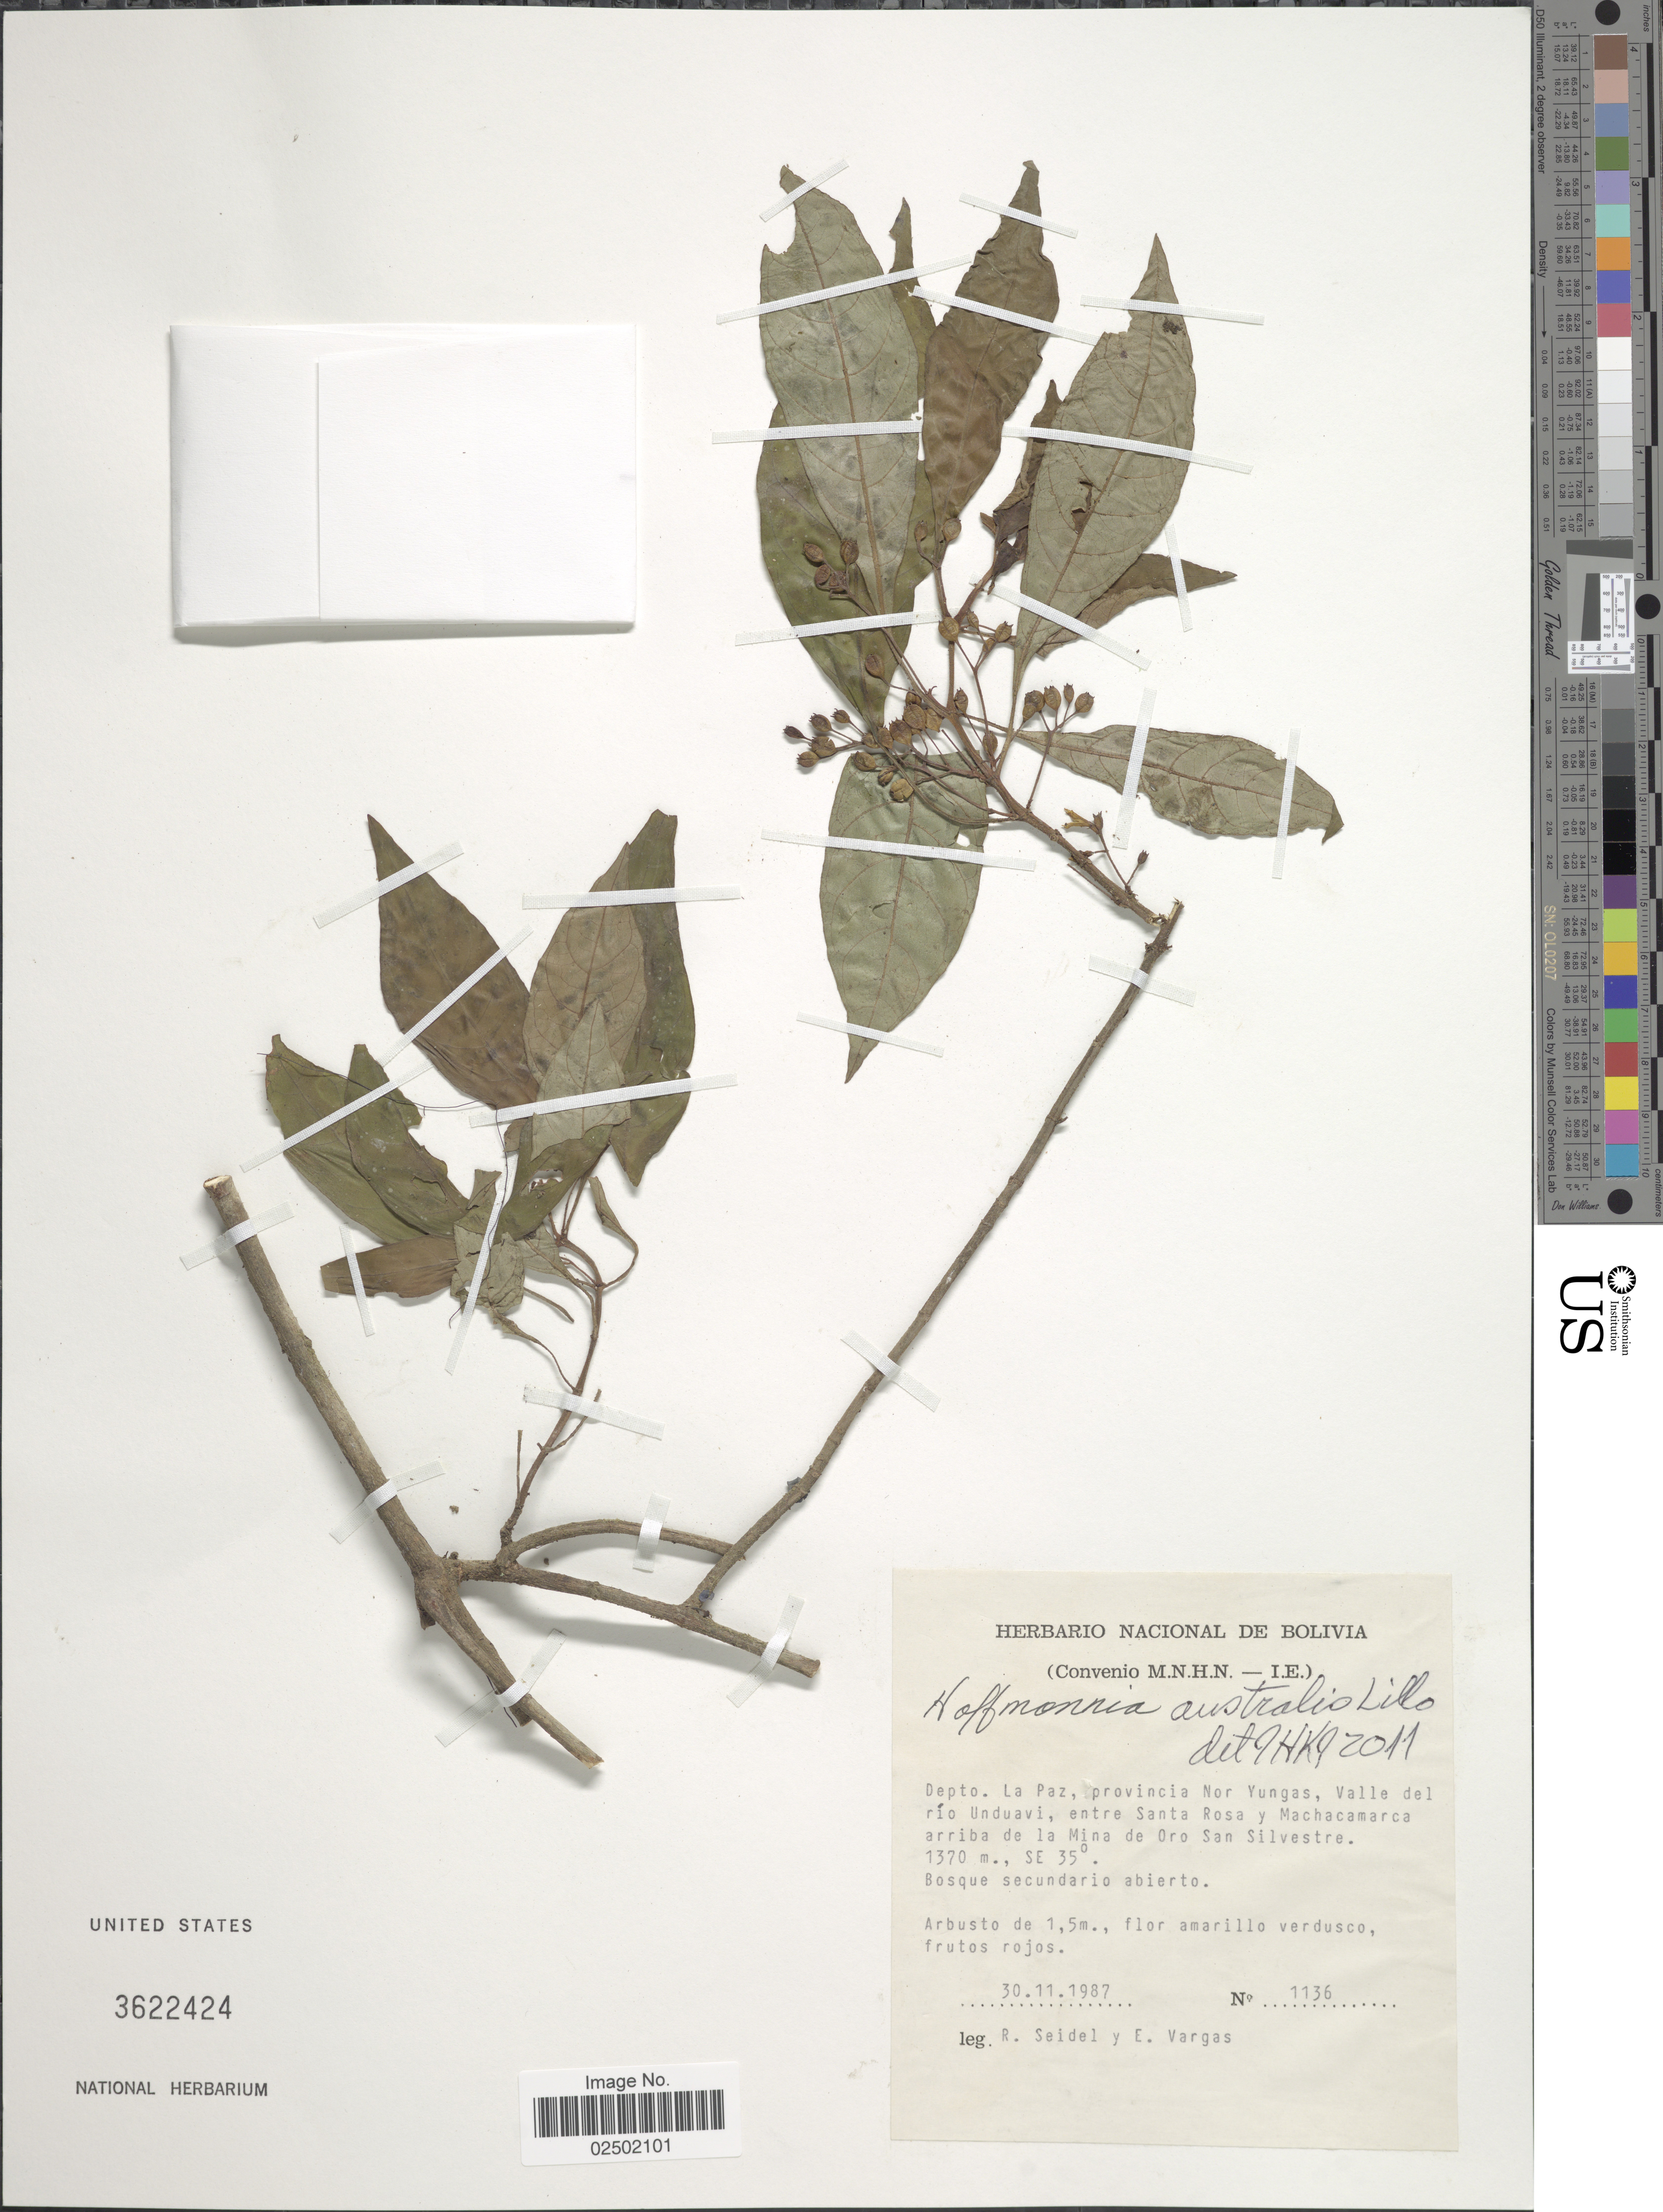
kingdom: Plantae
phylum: Tracheophyta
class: Magnoliopsida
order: Gentianales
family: Rubiaceae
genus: Hoffmannia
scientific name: Hoffmannia australis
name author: Lillo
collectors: R. Seidel & E. Vargas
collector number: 1136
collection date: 1987-11-30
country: Bolivia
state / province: La Paz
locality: Depto. La Paz, provincia Nor Yungas, Valle del rio Unduavi, entre Santa Rosa y Machacamarca arriba de la Mina de Oro San Silvestre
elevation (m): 1370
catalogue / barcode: US 3622424